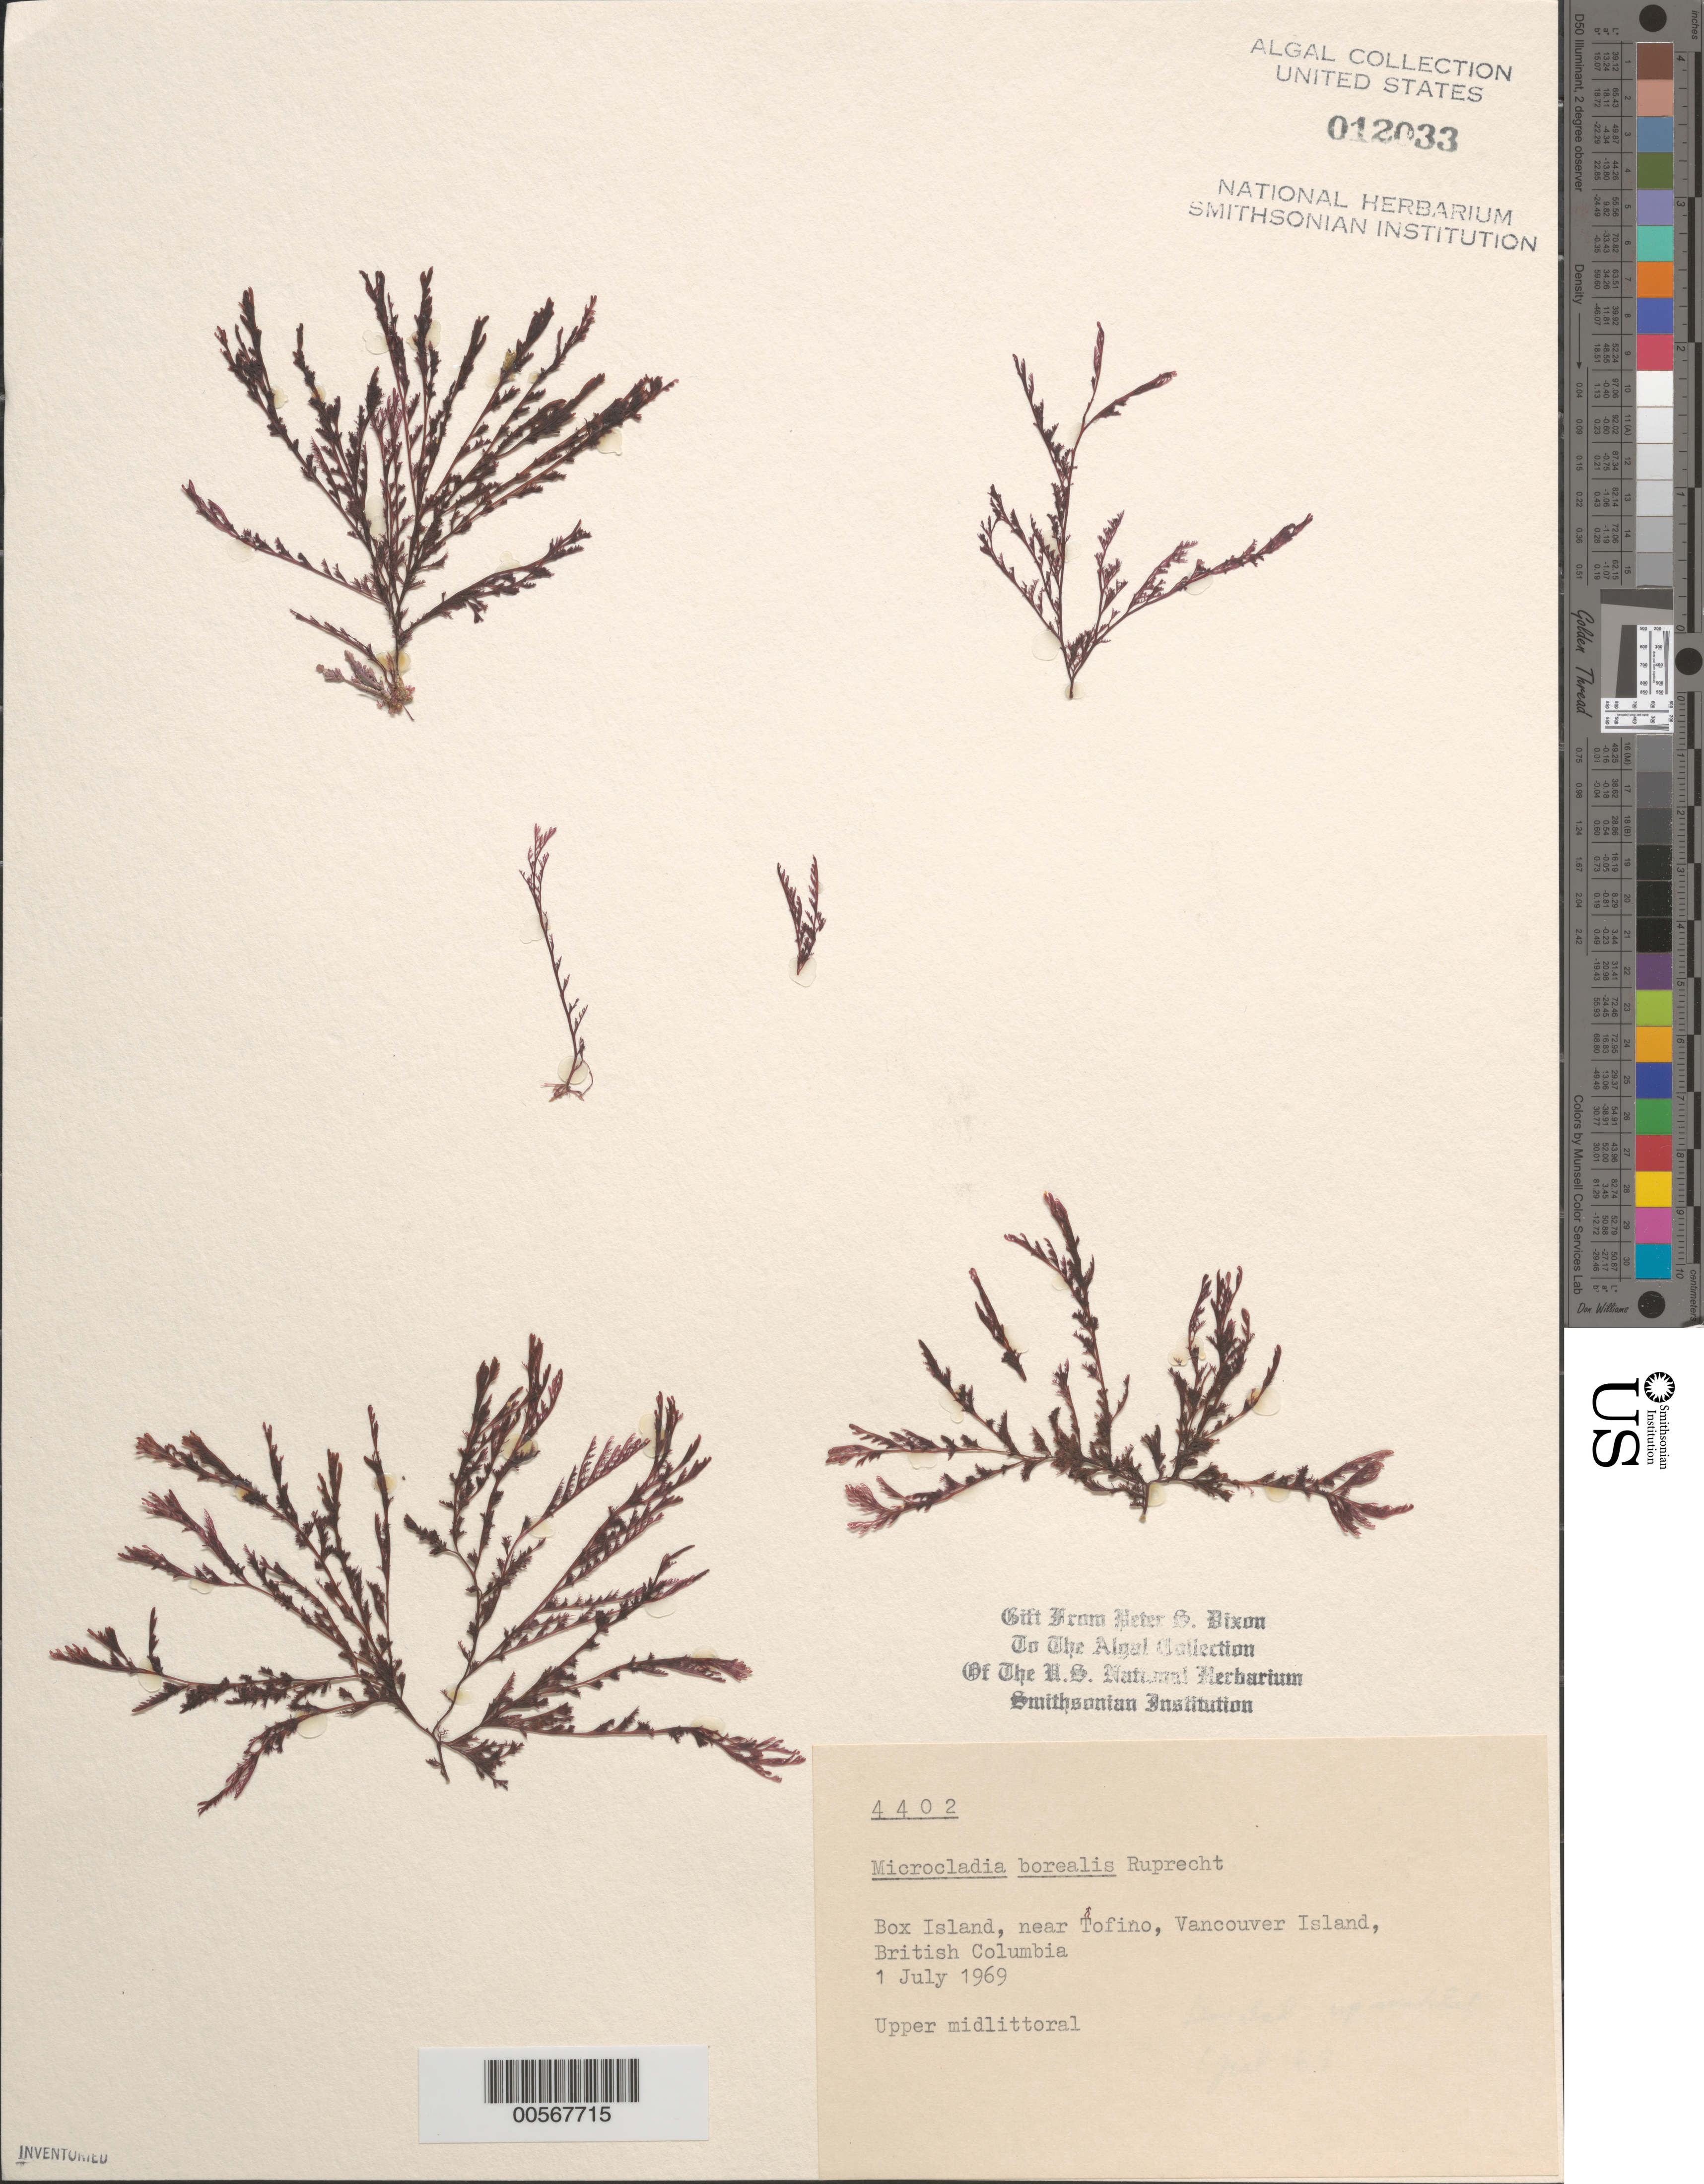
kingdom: Plantae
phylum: Rhodophyta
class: Florideophyceae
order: Ceramiales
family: Ceramiaceae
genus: Microcladia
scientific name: Microcladia borealis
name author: Rupr.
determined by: Dixon, P. S.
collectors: P. S. Dixon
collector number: PSD 4402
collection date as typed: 01 Jul 1969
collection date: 1969-07-01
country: Canada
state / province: British Columbia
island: Box Island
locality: Near Tofino, Vancouver Island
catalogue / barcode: US 12033